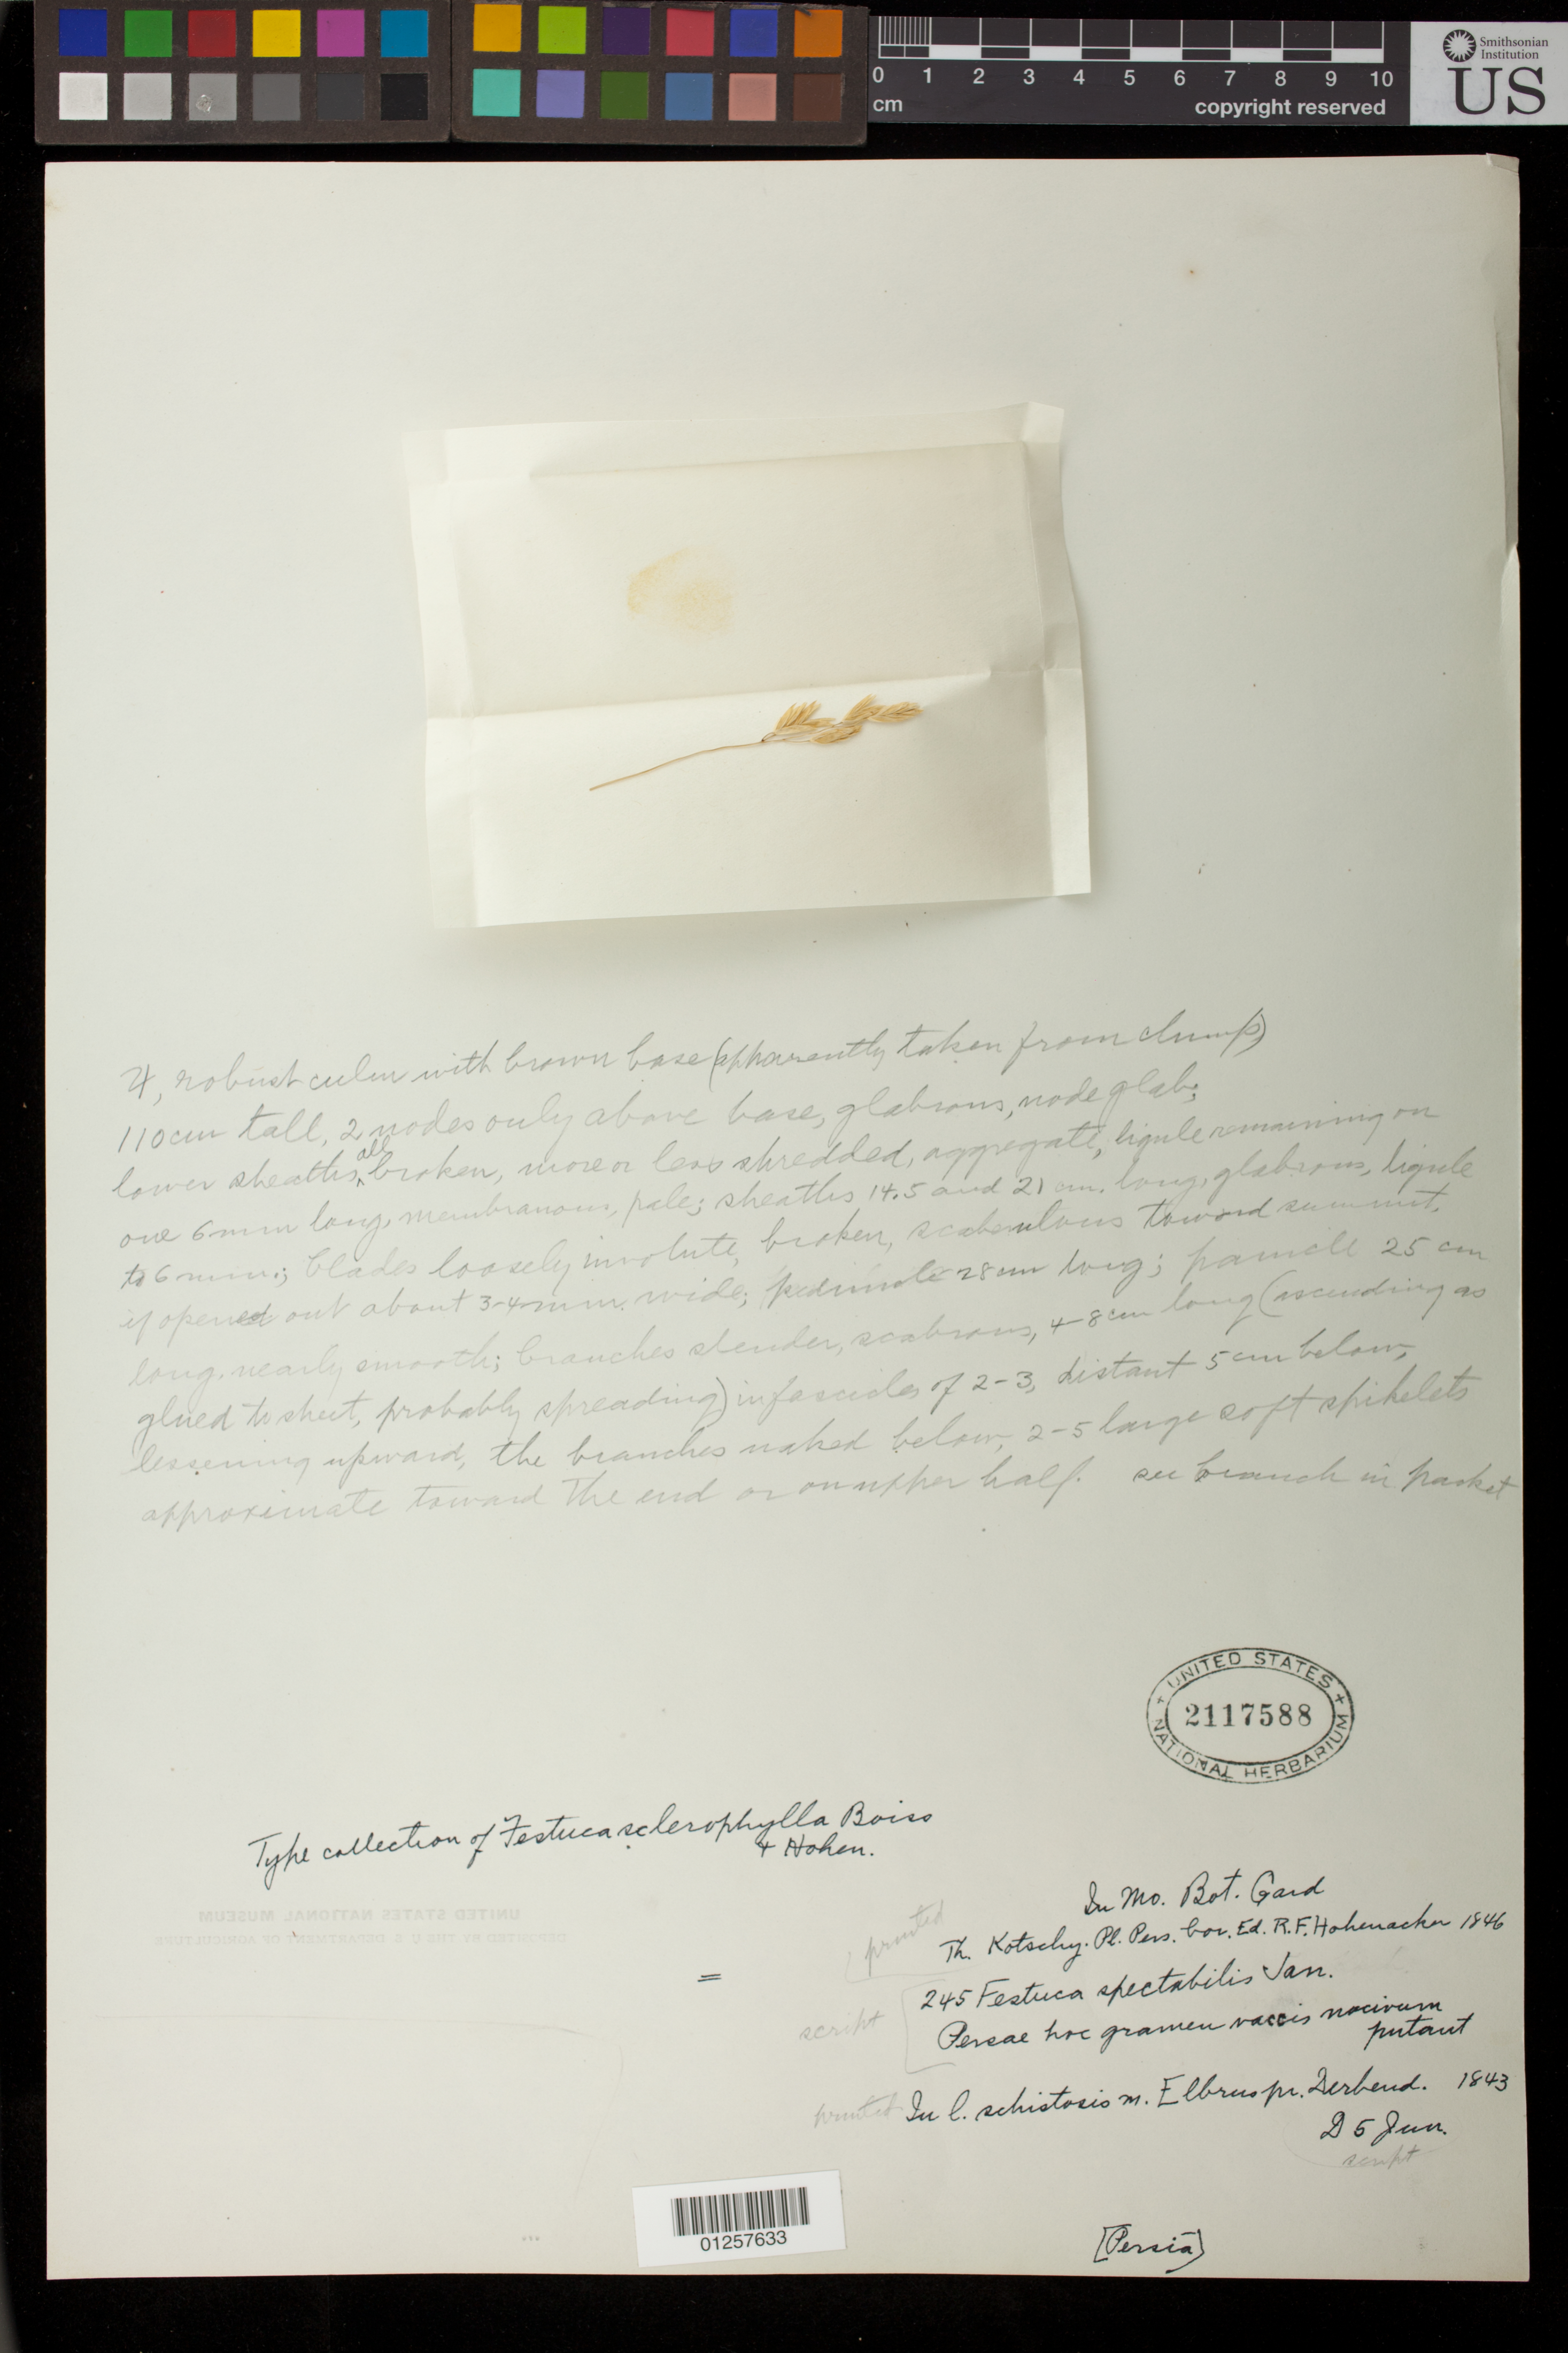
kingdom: Plantae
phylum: Tracheophyta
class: Liliopsida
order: Poales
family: Poaceae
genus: Festuca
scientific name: Festuca sclerophylla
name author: Boiss. & Hohen.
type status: Type Collection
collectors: K. G. Kotschy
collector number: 245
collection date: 1843-06-05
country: Iraq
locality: Prov. Derbend: Mt. Elbrus.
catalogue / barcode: US 2117588